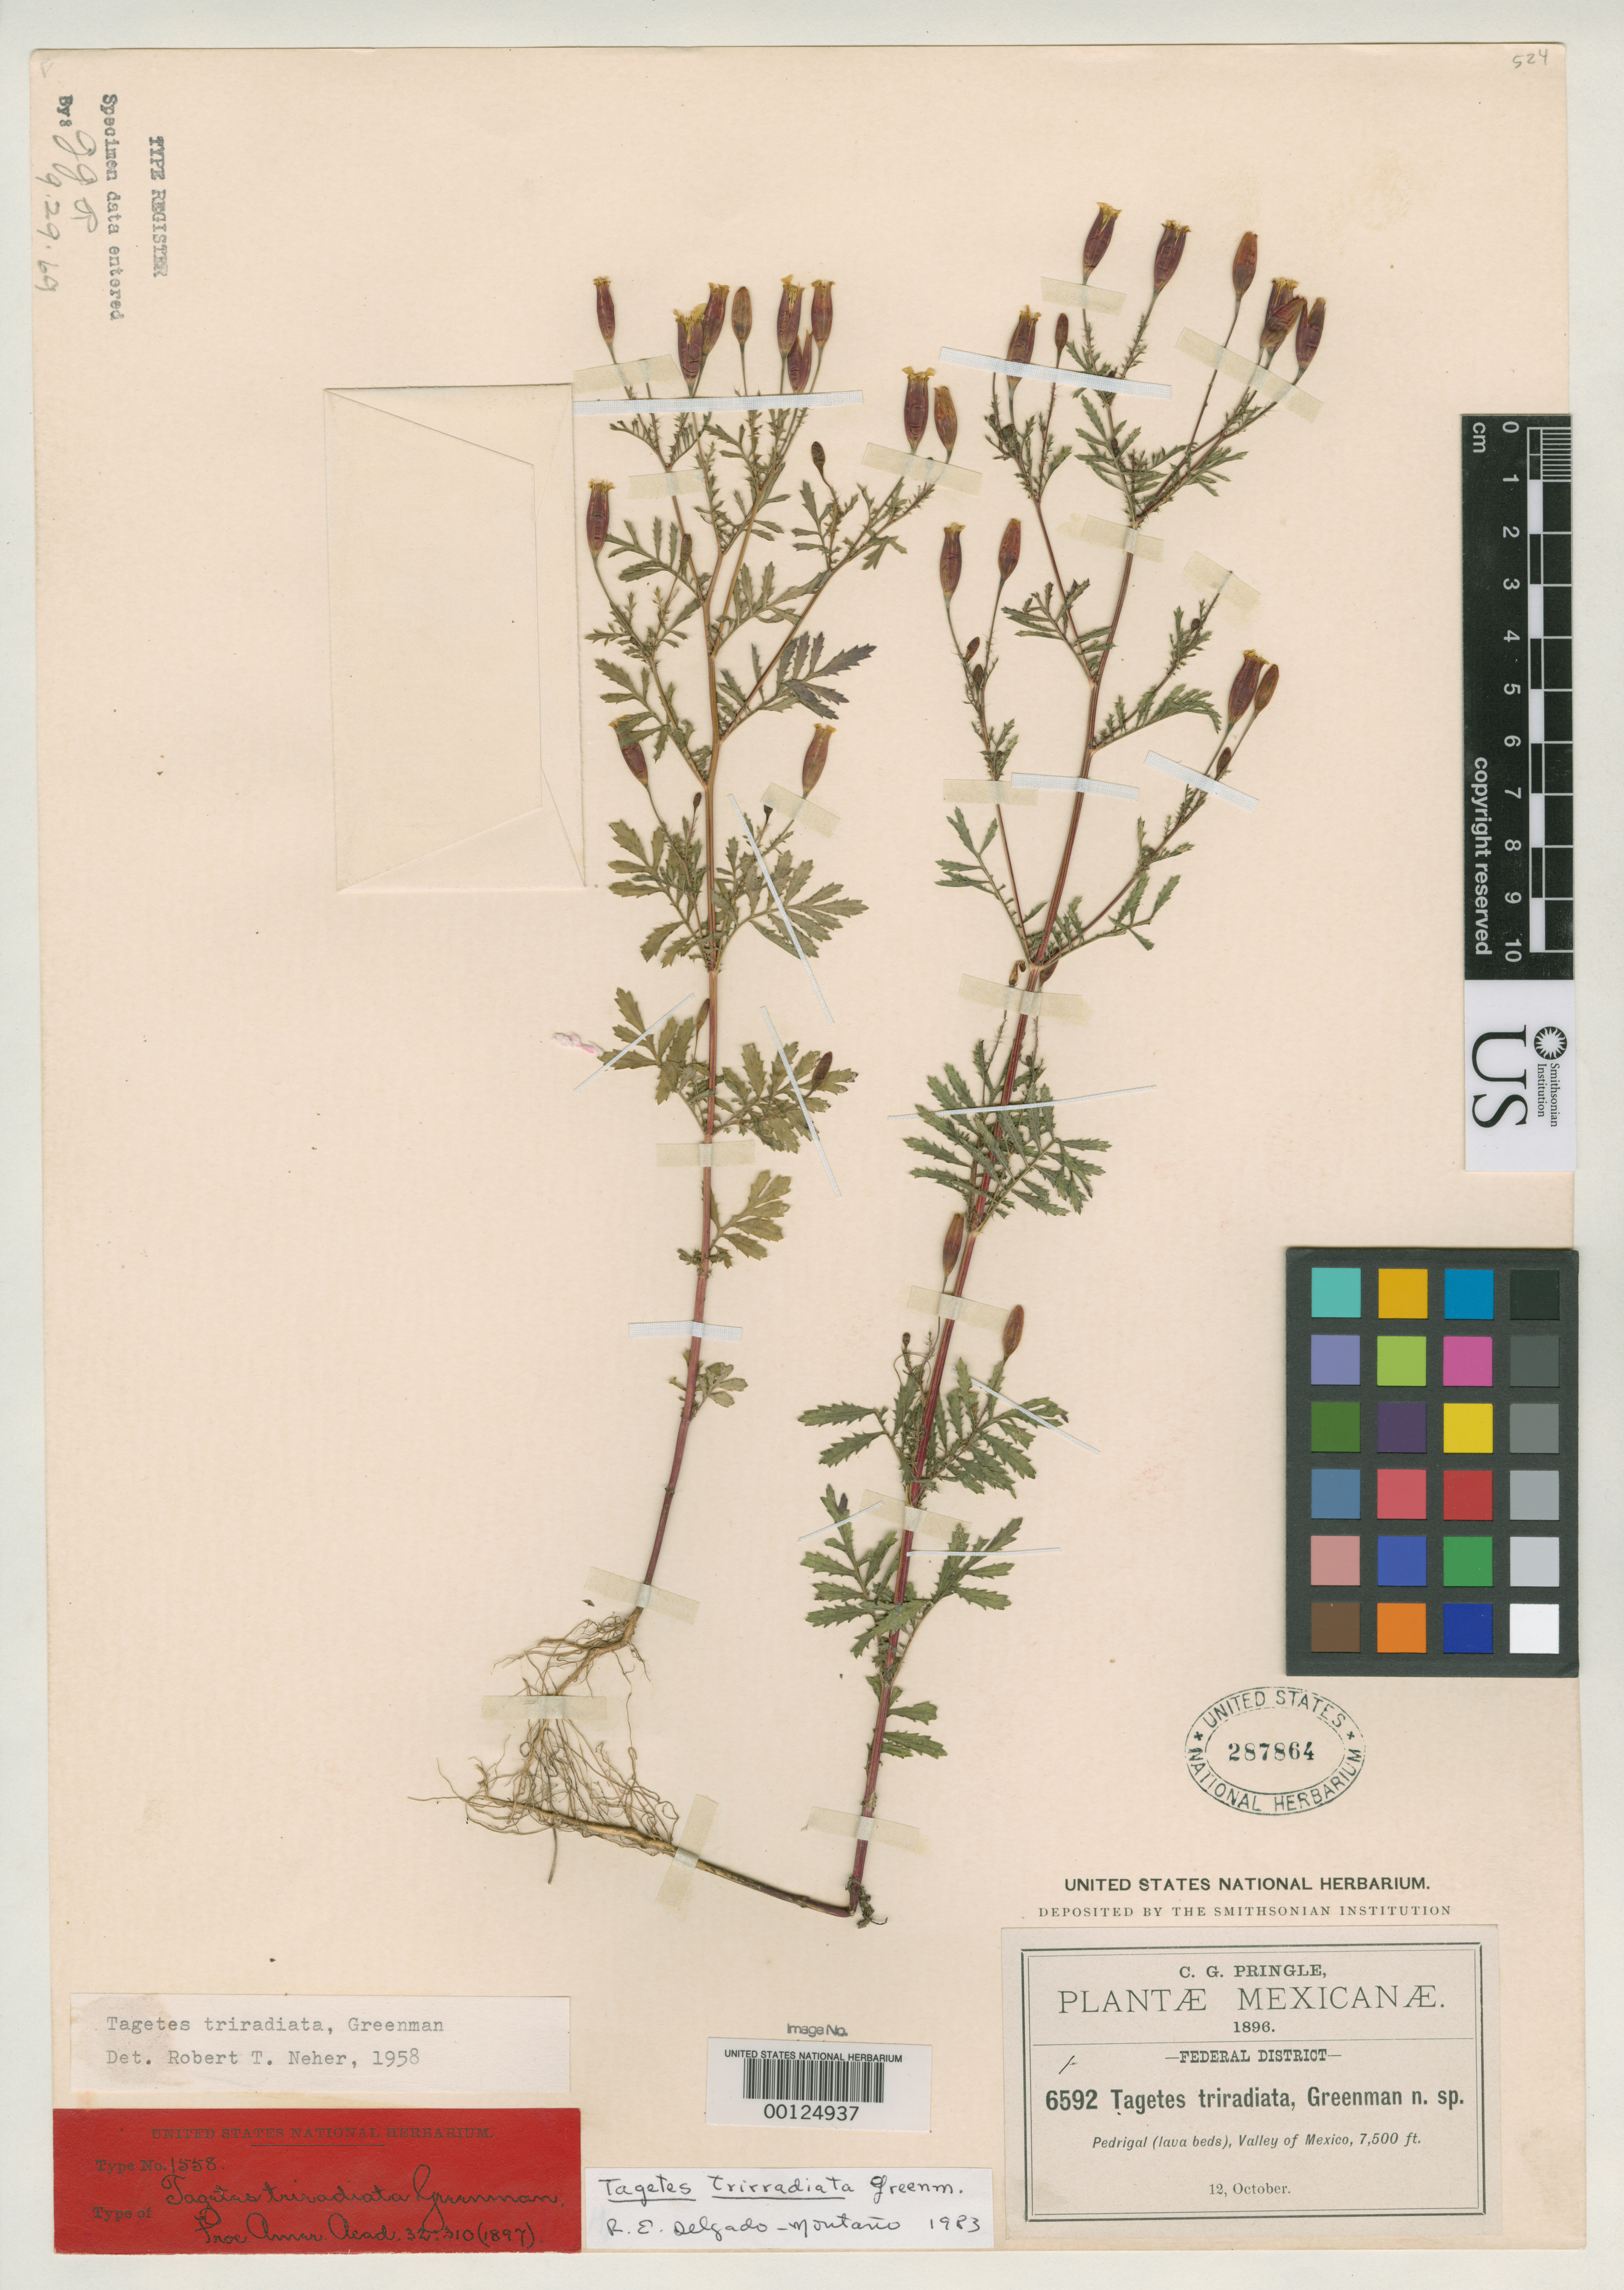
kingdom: Plantae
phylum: Tracheophyta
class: Magnoliopsida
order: Asterales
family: Asteraceae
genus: Tagetes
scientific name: Tagetes triradiata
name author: Greenm.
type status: Isotype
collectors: C. G. Pringle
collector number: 6592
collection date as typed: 12 Oct 1896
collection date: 1896-10-12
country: Mexico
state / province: Distrito Federal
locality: Pedrigal (lava beds), Valley of Mexico.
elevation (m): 2300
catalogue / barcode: US 287864